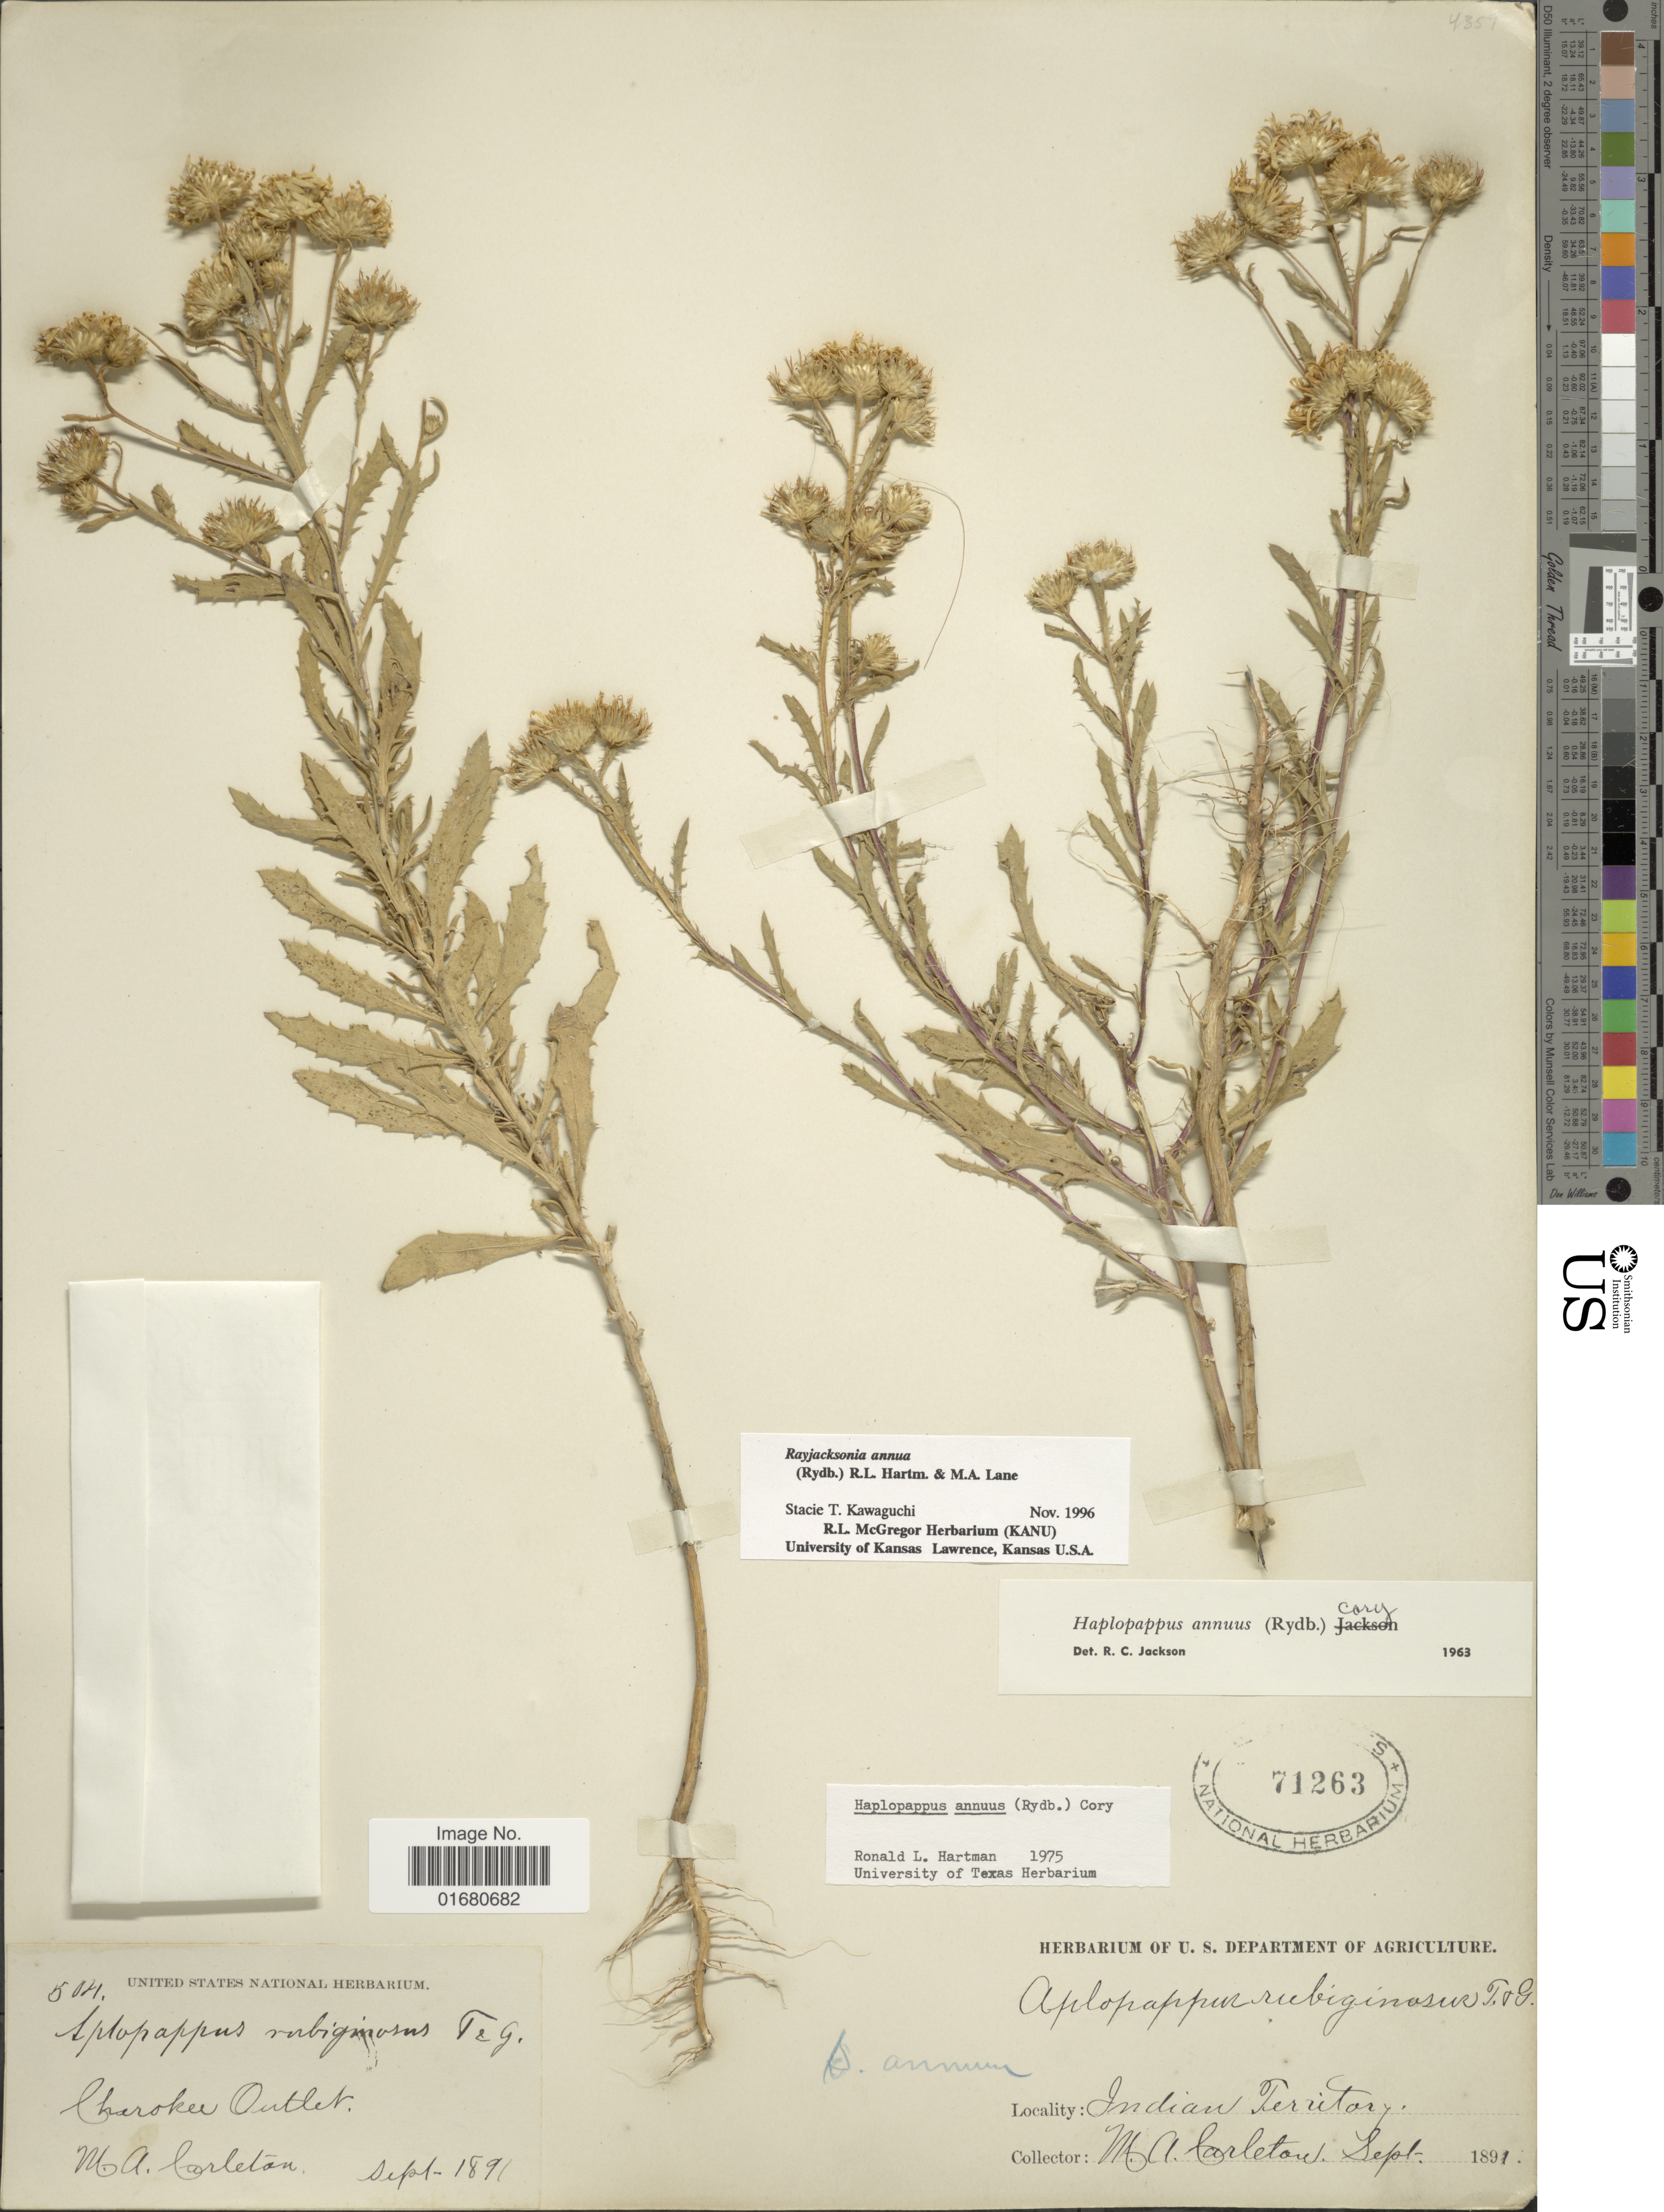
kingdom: Plantae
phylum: Tracheophyta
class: Magnoliopsida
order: Asterales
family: Asteraceae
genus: Rayjacksonia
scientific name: Rayjacksonia annua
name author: (Rydb.) R.L. Hartm. & M.A. Lane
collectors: M. A. Carleton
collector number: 504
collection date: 1891-09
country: United States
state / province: Oklahoma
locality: Cherokee Outlet, Indian Territory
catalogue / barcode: US 71263